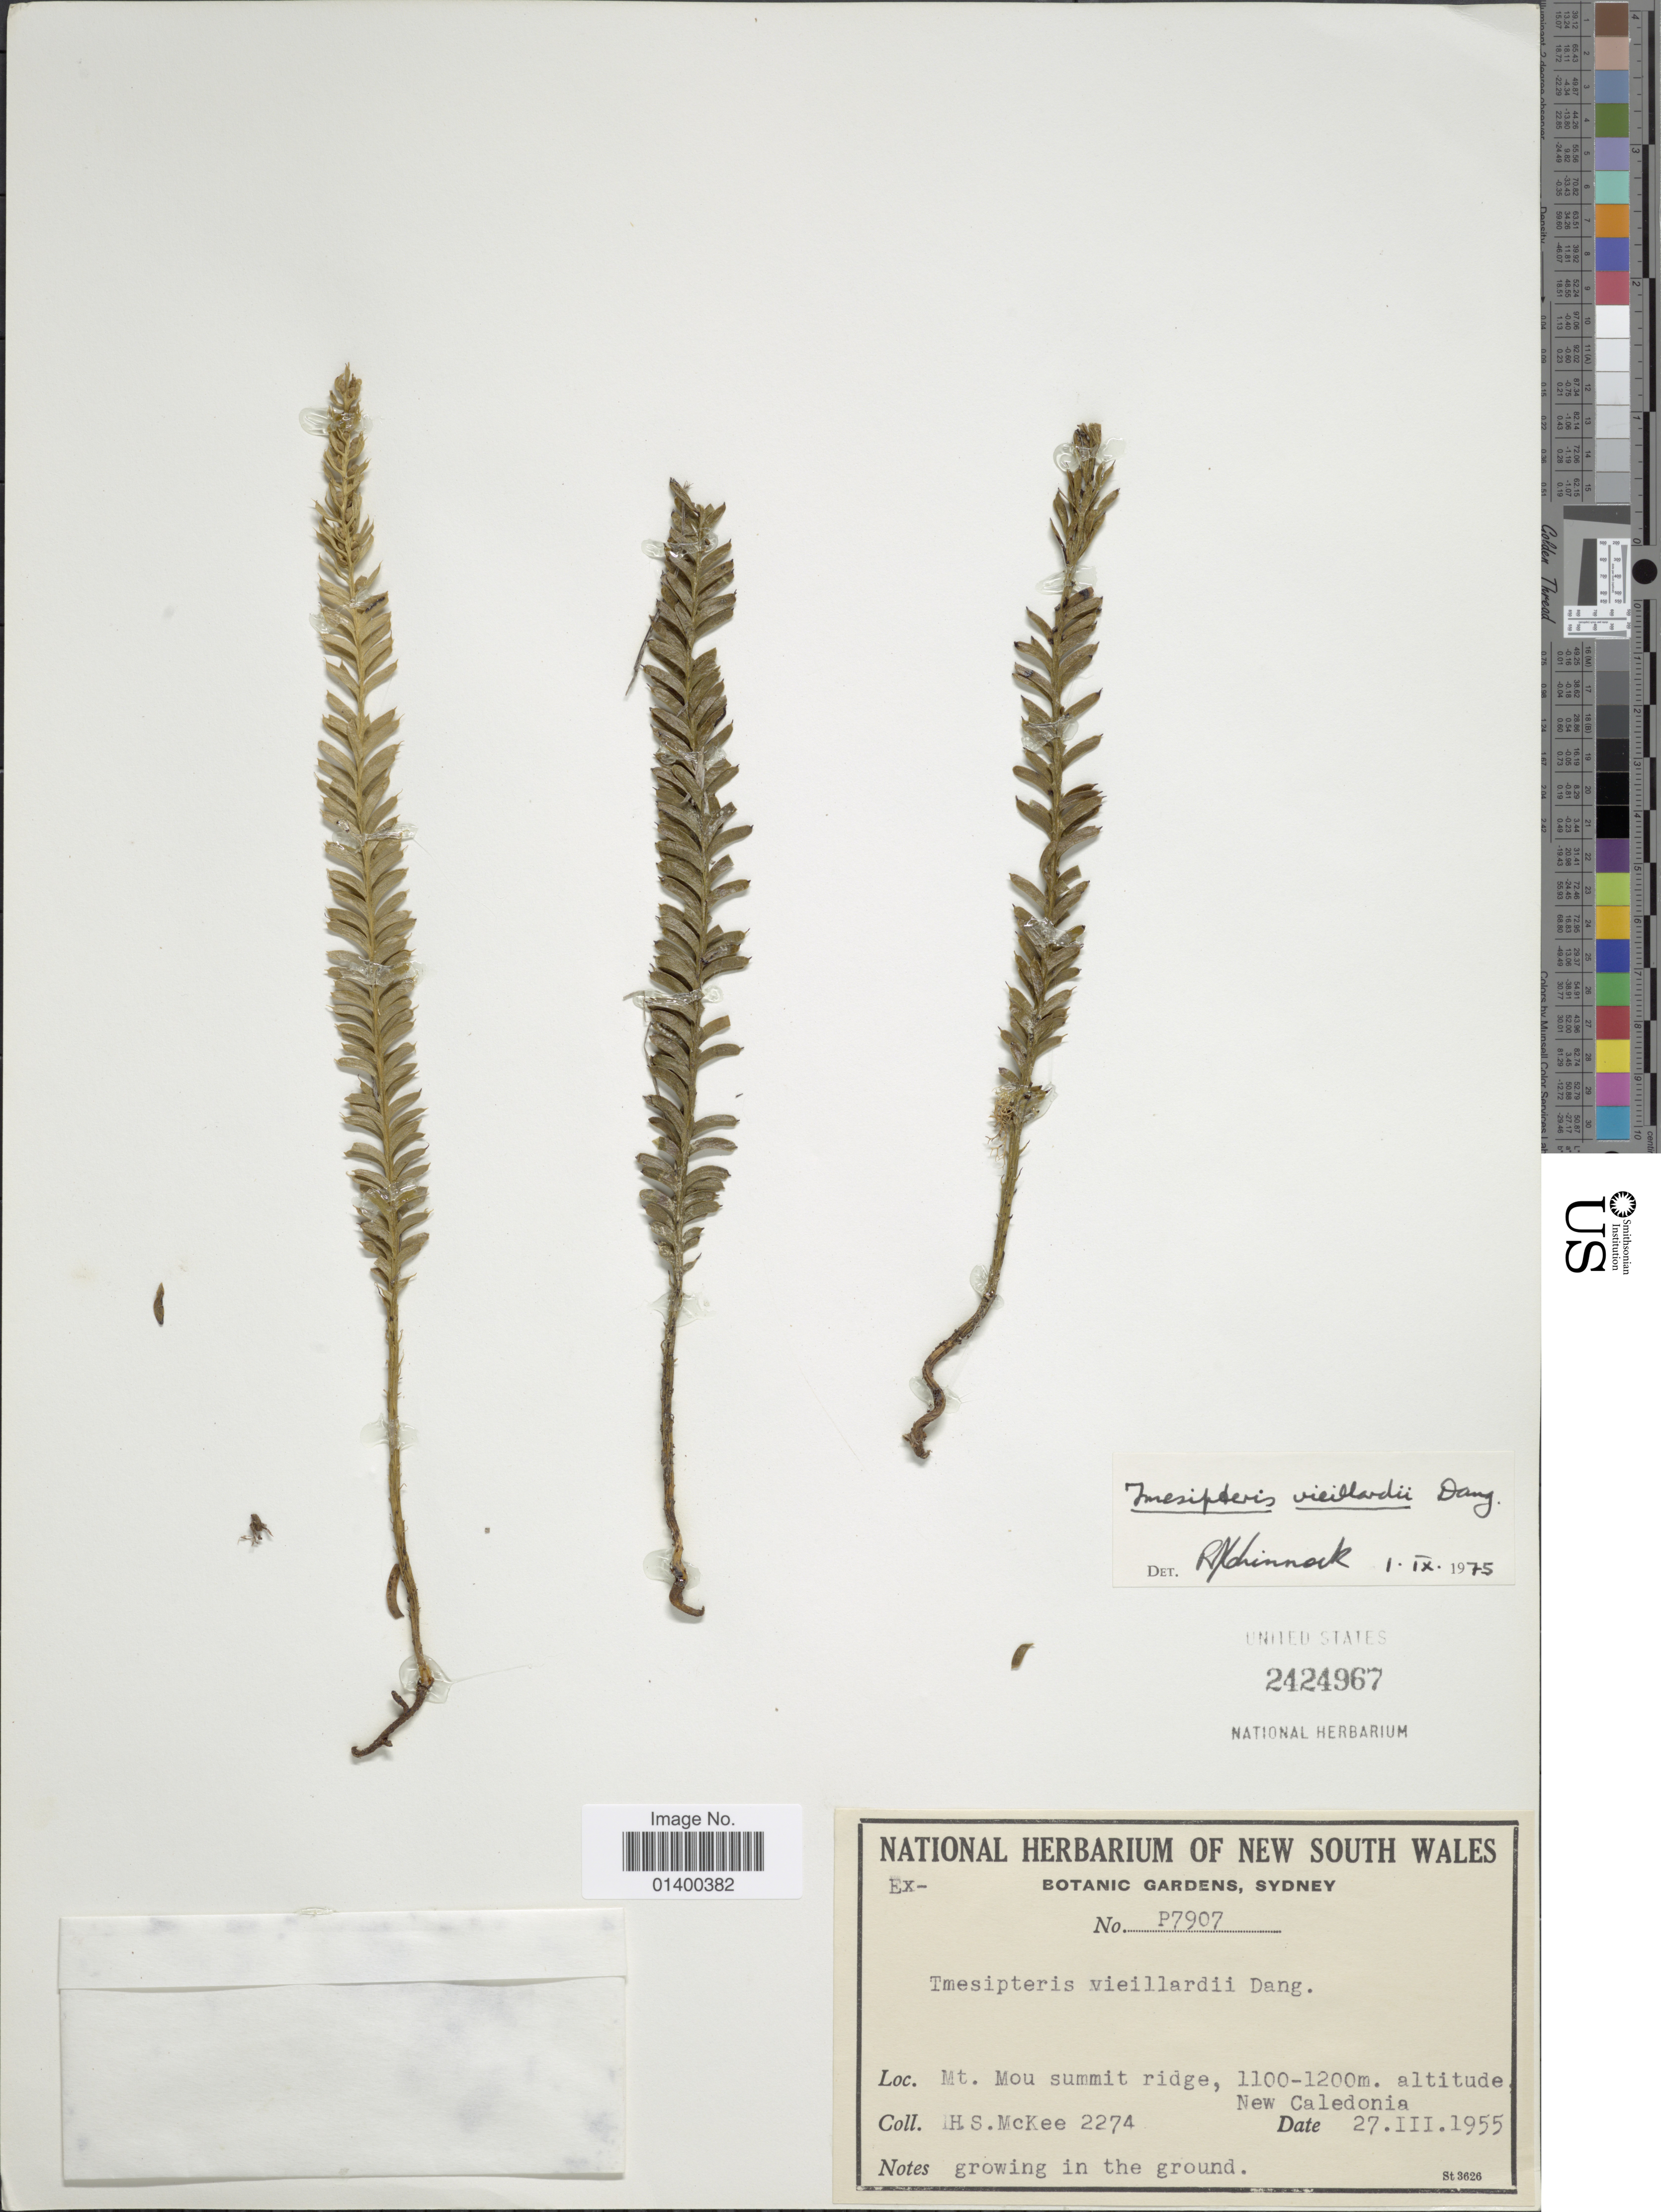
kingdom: Plantae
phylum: Tracheophyta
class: Polypodiopsida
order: Psilotales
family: Psilotaceae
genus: Tmesipteris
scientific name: Tmesipteris vieillardii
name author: P.A. Dang.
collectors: H. S. McKee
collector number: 2274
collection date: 1955-03-27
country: New Caledonia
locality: Mt. Mou summit ridge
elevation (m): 1100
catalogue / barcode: US 2424967